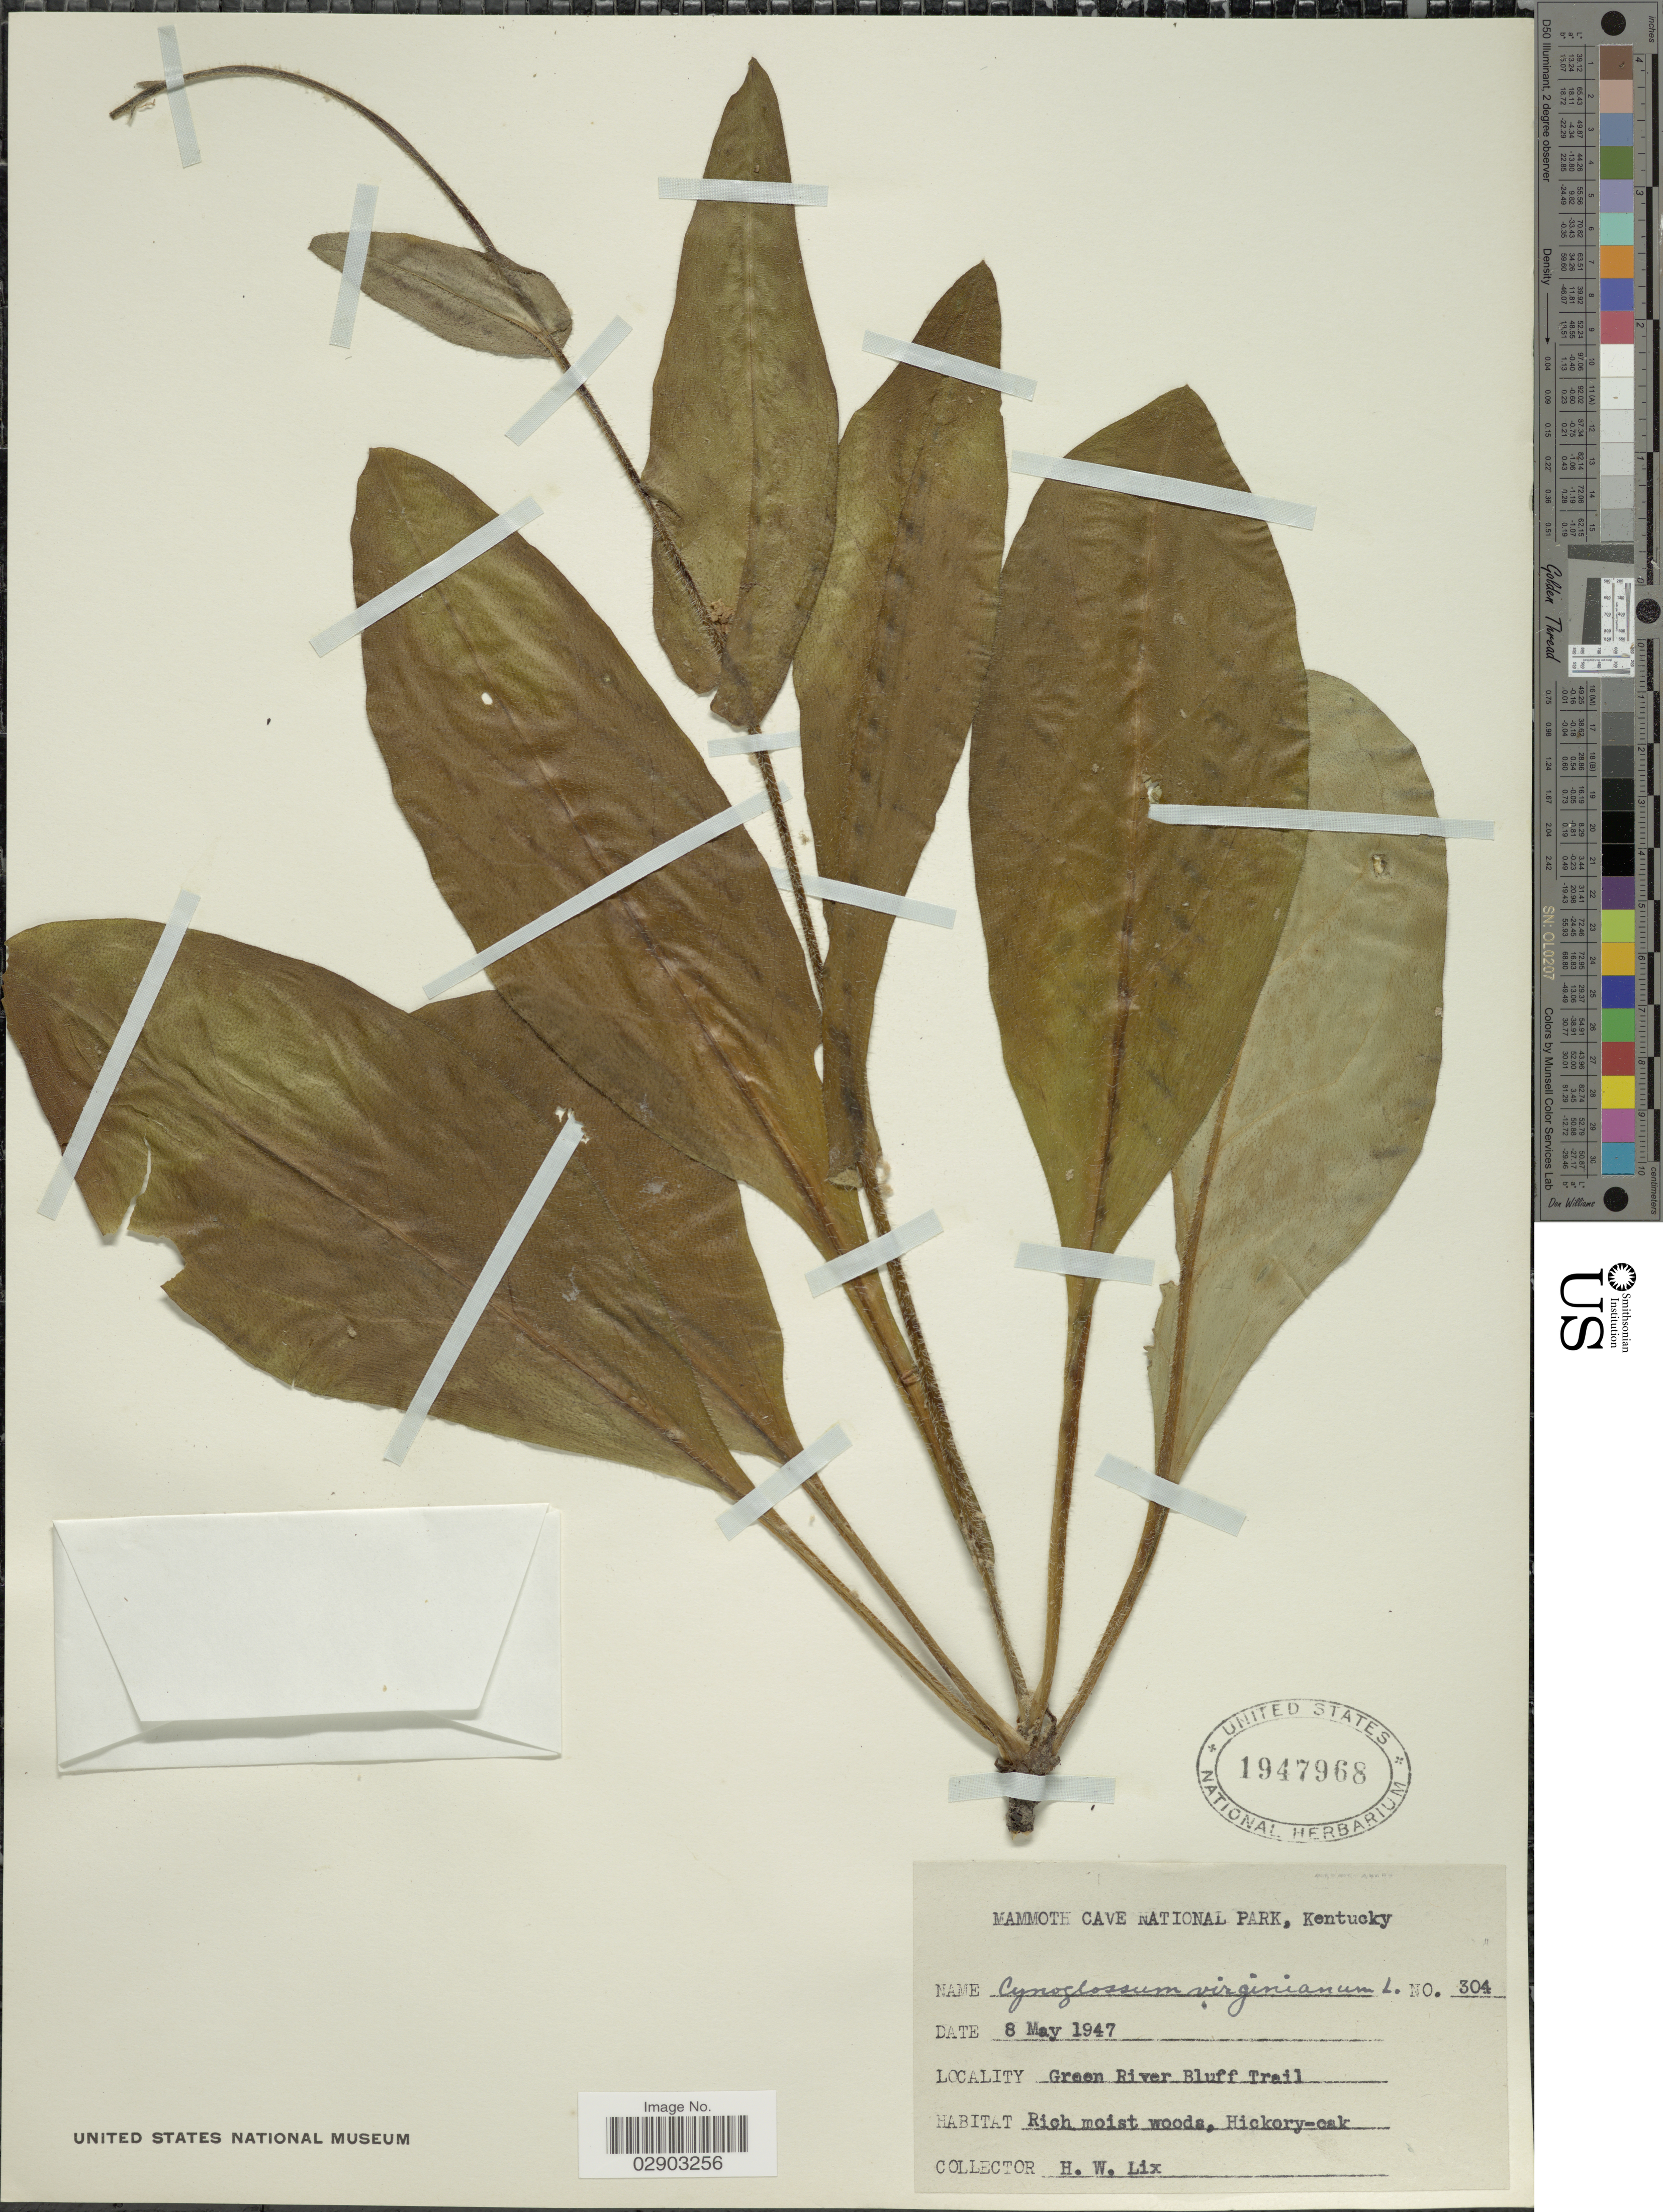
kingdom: Plantae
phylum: Tracheophyta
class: Magnoliopsida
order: Boraginales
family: Boraginaceae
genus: Cynoglossum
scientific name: Cynoglossum virginianum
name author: L.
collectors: H. W. Lix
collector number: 304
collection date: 1947-05-08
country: United States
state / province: Kentucky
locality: Mammoth Cave National Park. Green River Bluff Trail.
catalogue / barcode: US 1947968